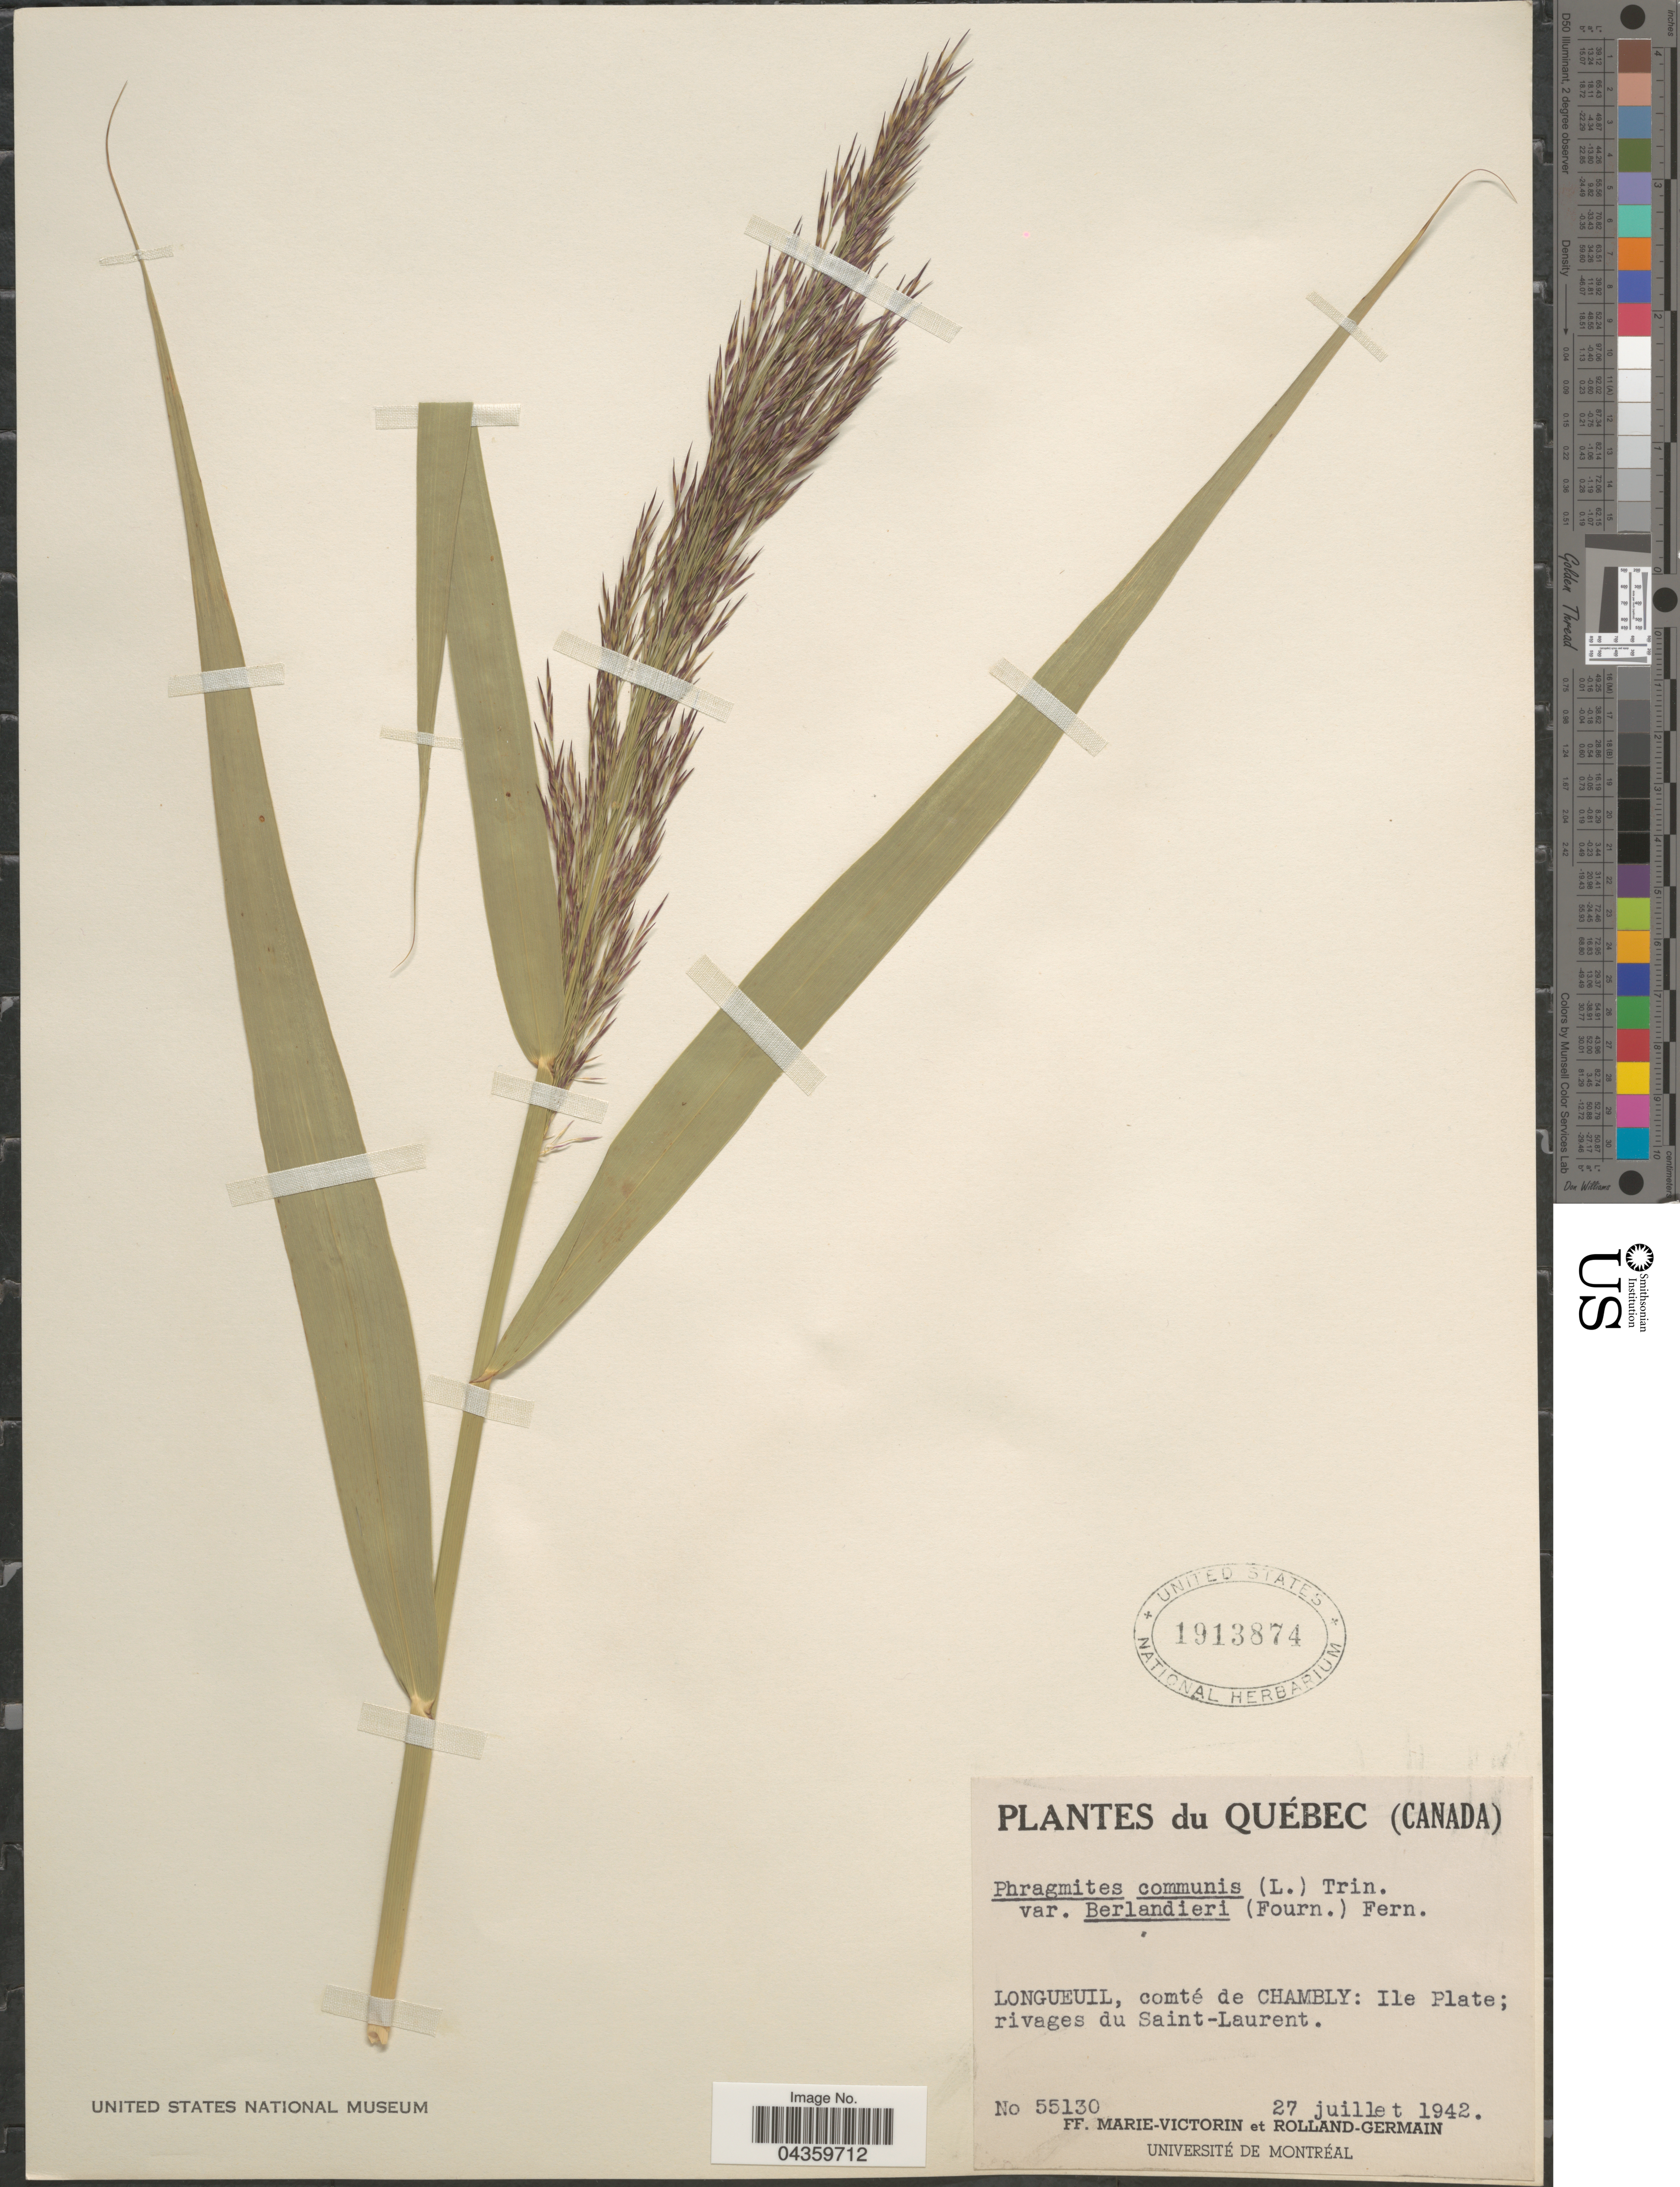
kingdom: Plantae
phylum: Tracheophyta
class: Liliopsida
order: Poales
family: Poaceae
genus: Phragmites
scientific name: Phragmites australis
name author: (Cav.) Trin. ex Steud.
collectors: F. Marie-Victorin & Rolland-Germain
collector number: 55130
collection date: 1942-07-27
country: Canada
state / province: Quebec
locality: Longueuil, comté de Chambly: Ile Plate; rivages du Saint-Laurent.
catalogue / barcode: US 1913874